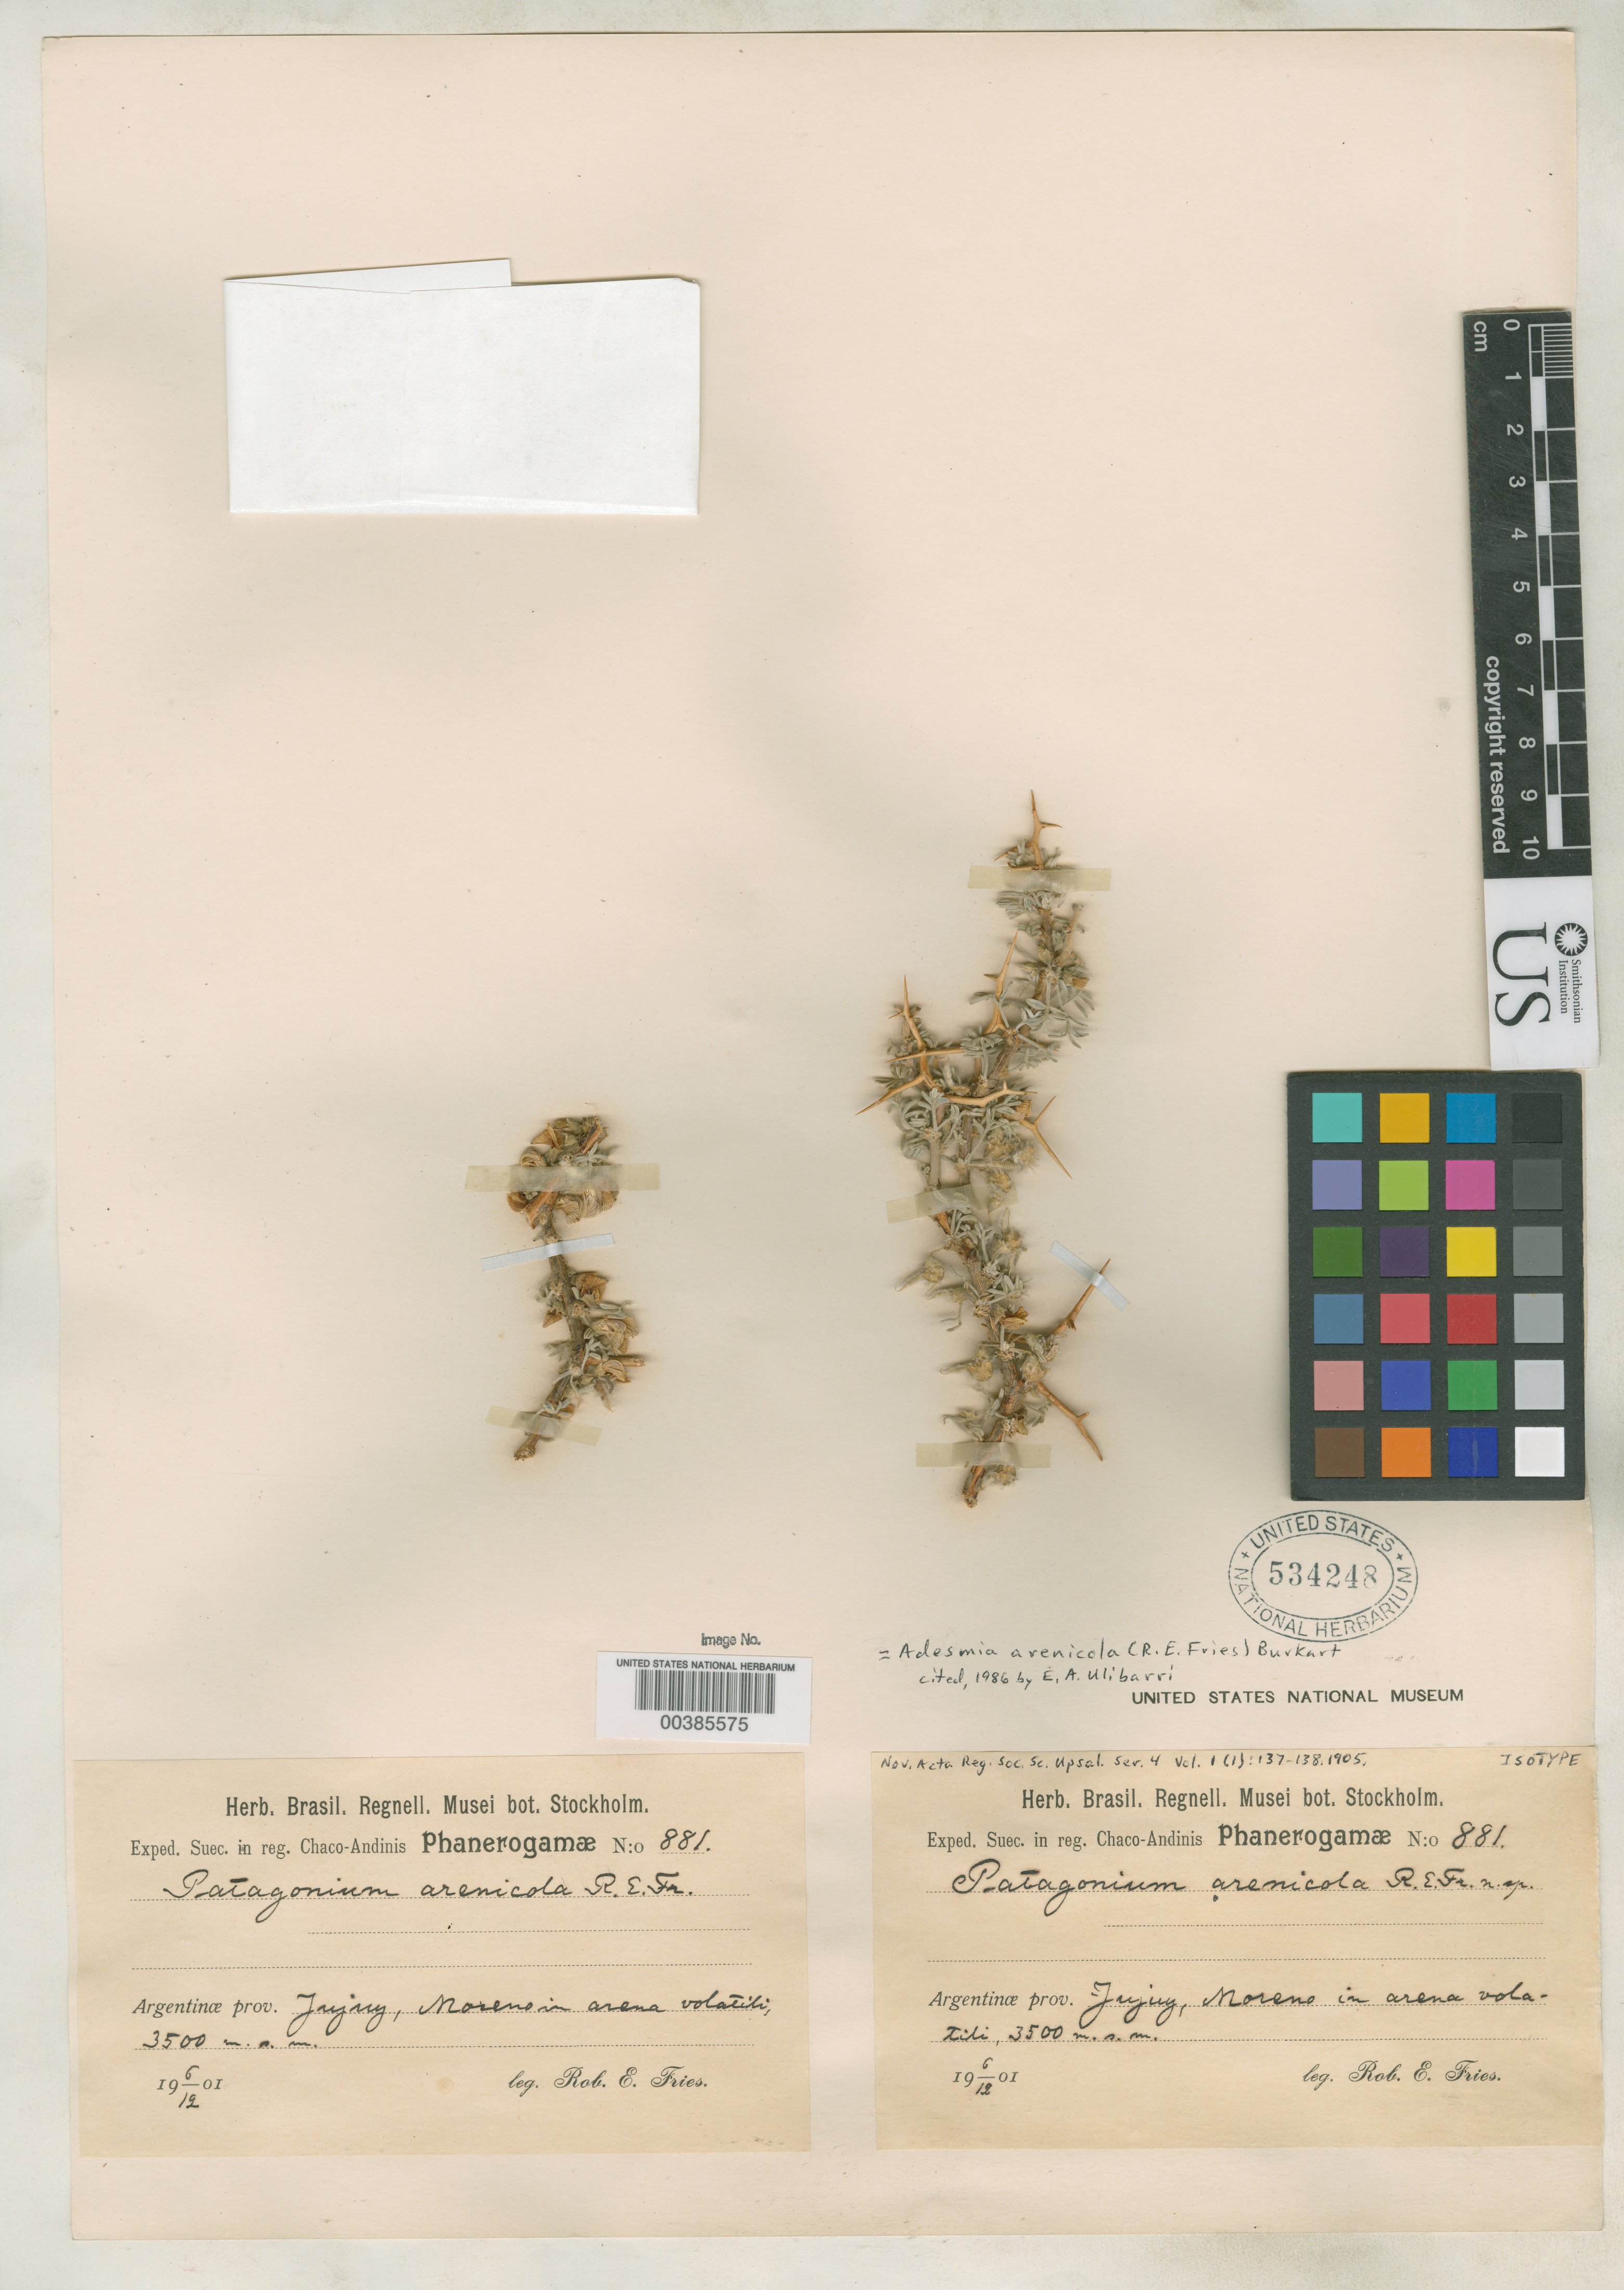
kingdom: Plantae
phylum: Tracheophyta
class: Magnoliopsida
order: Fabales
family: Fabaceae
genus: Patagonium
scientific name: Patagonium arenicola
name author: R.E. Fr.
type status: Isotype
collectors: R. E. Fries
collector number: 881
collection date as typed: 06 Dec 1901 or 12 Jun 1901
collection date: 1901-06-12 or 1901-12-06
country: Argentina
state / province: Jujuy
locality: Noreno in Arena Vola-Tili.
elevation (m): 3500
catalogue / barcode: US 534248